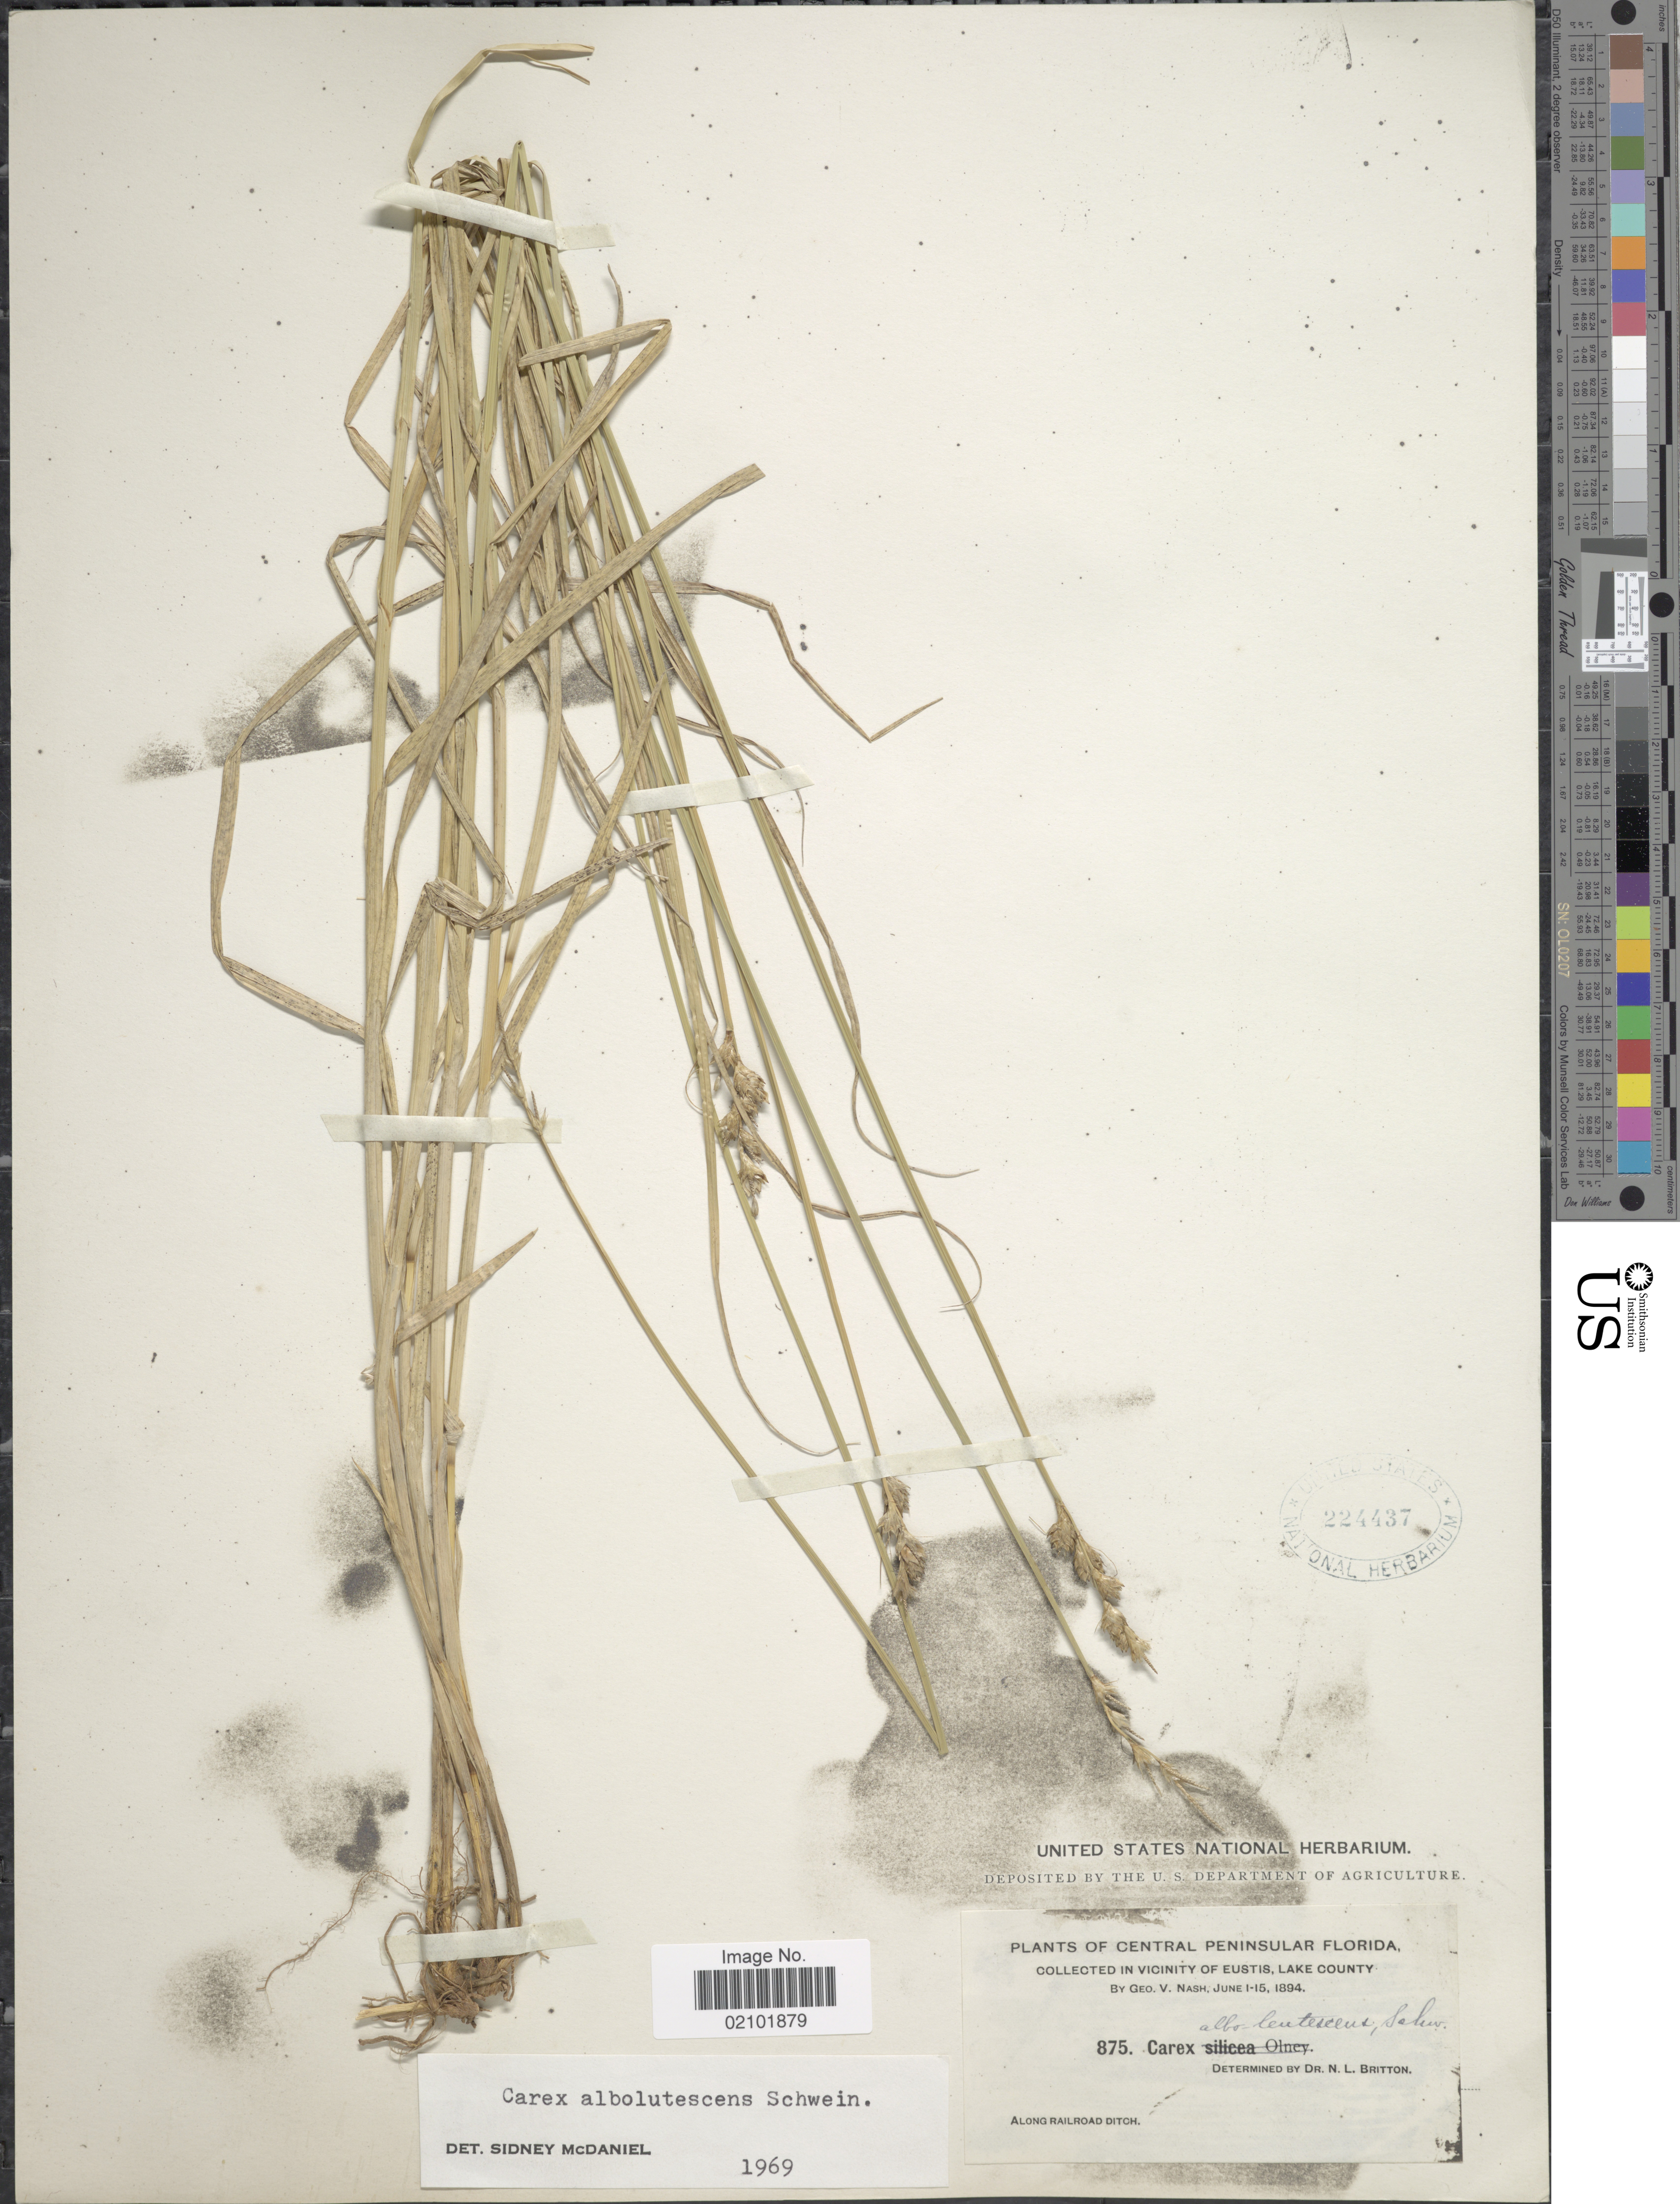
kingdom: Plantae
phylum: Tracheophyta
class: Liliopsida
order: Poales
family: Cyperaceae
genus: Carex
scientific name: Carex albolutescens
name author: Schwein.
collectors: G. V. Nash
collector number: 875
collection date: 1894-06-01/1894-06-15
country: United States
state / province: Florida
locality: Central Peninsular Florida. Along railroad ditch. Vicinity of Eustis, Lake County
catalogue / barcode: US 224437